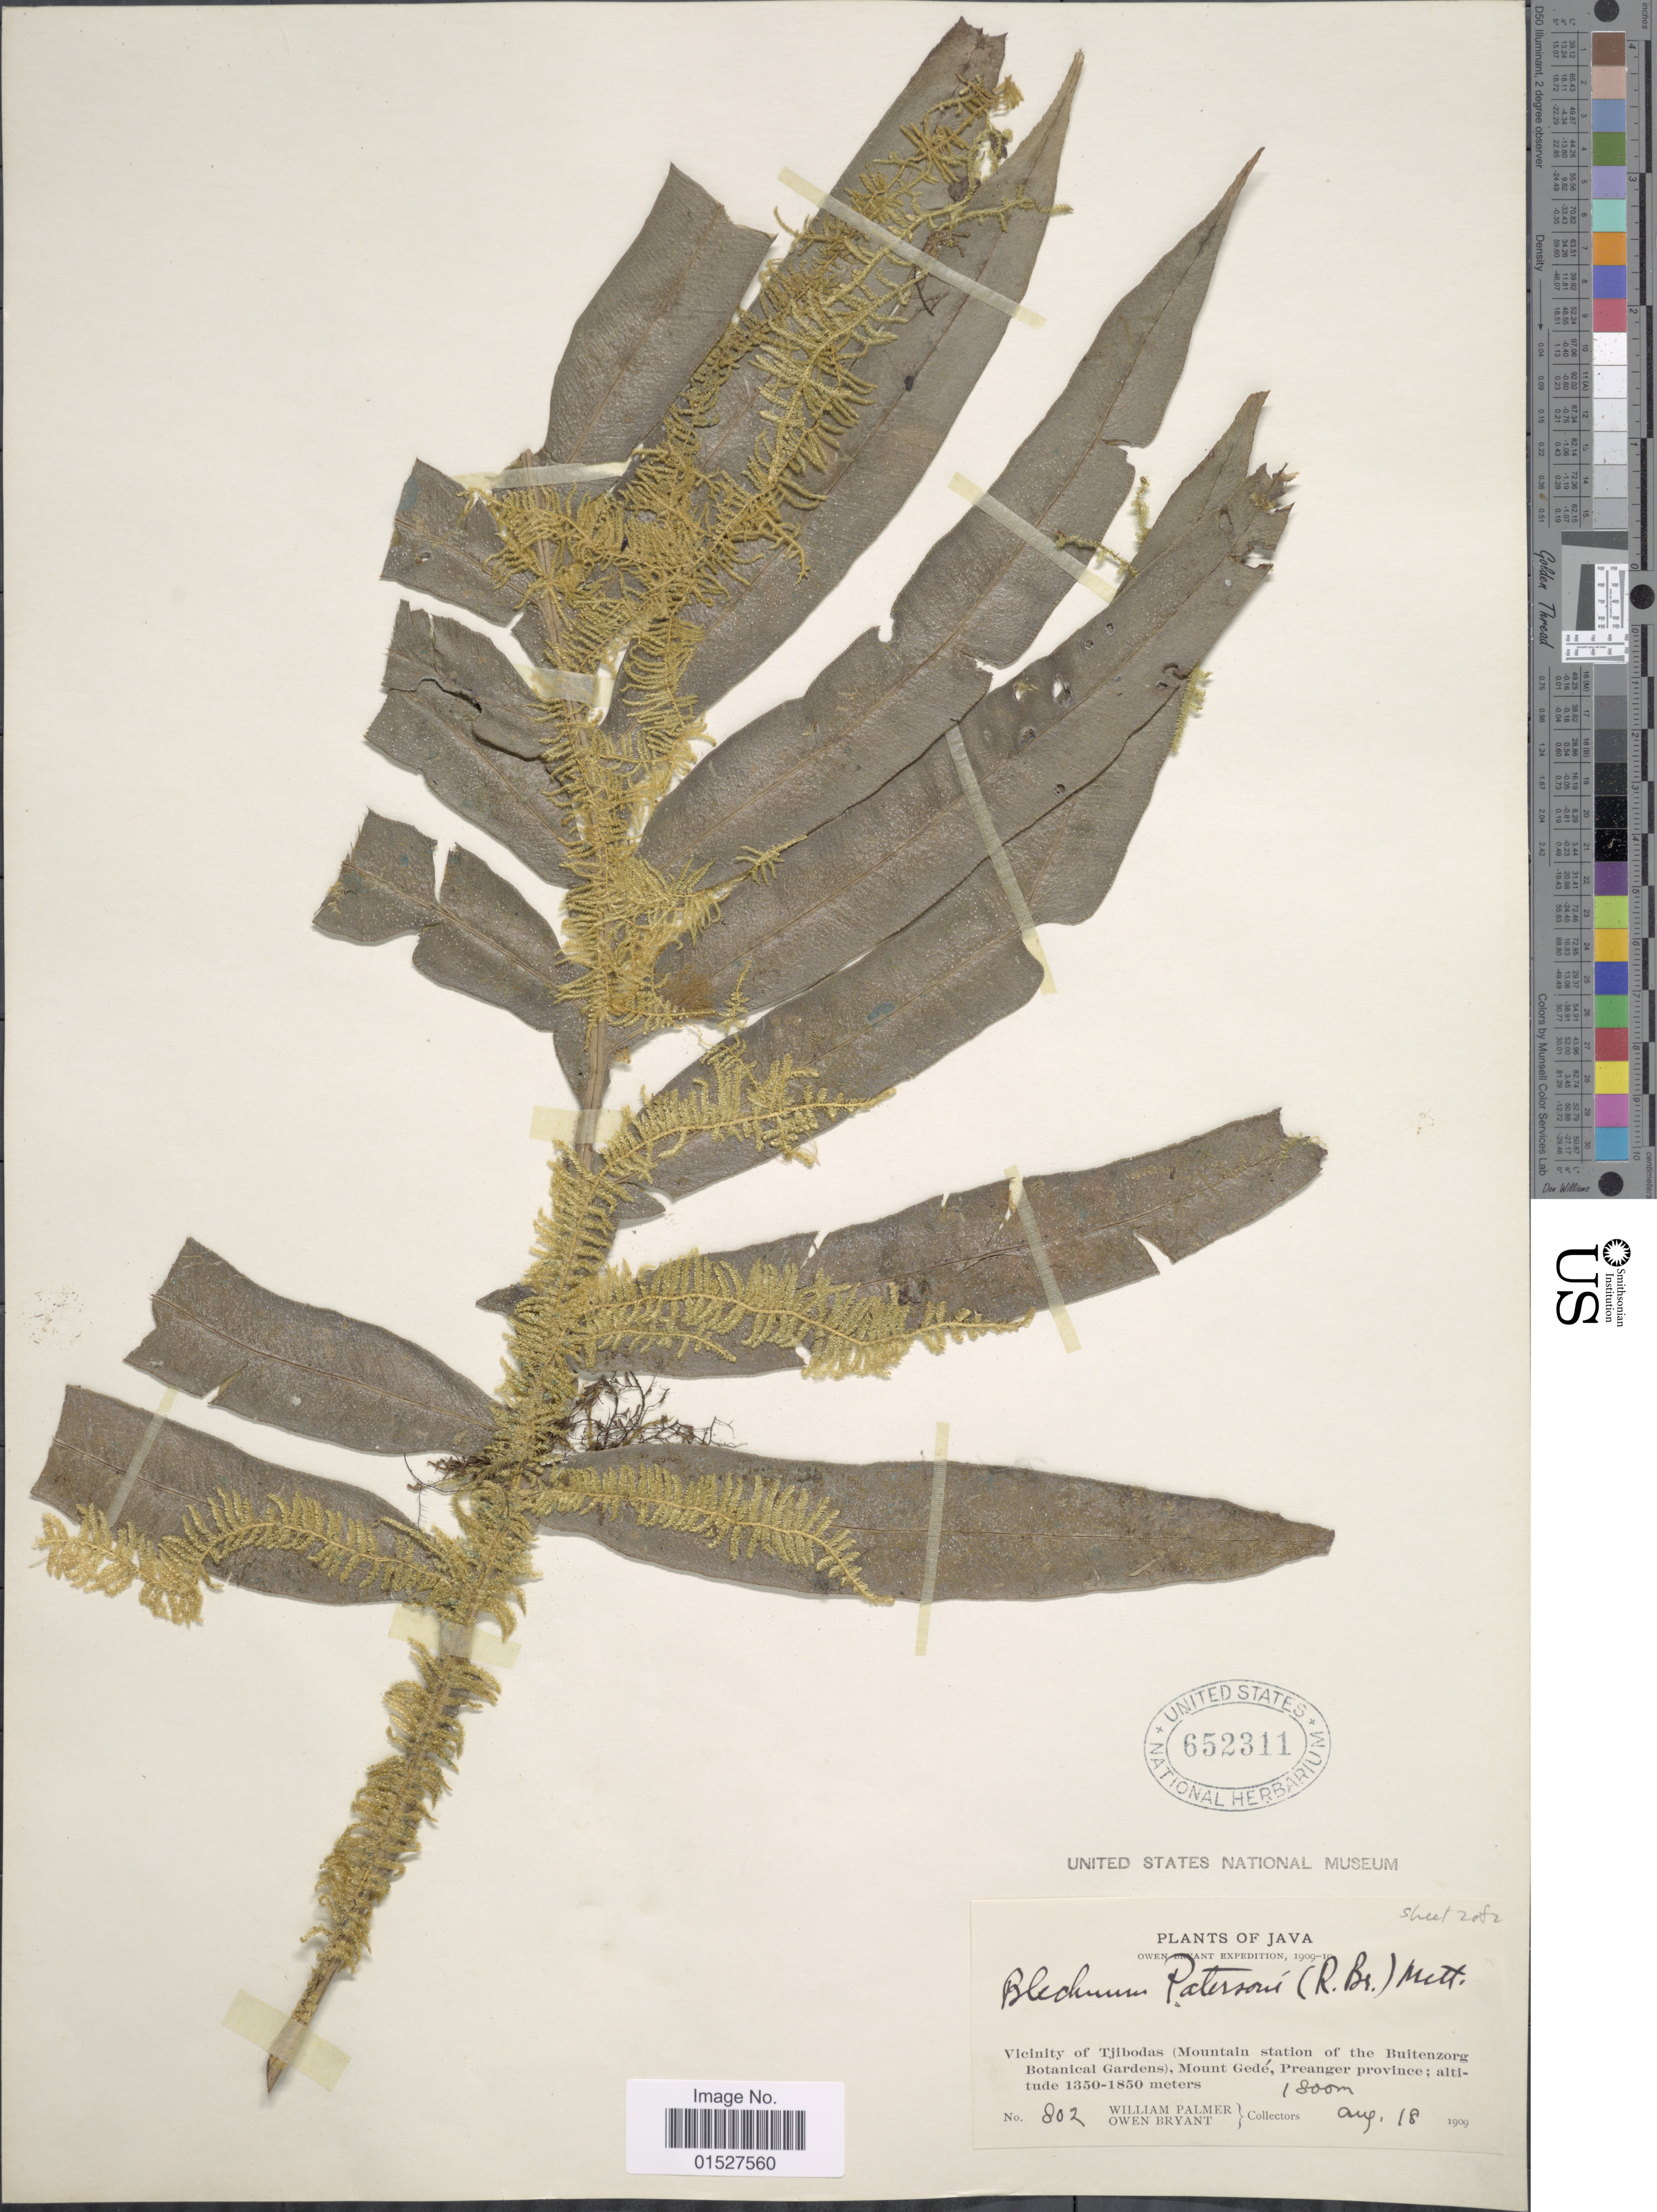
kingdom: Plantae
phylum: Tracheophyta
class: Polypodiopsida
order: Polypodiales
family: Blechnaceae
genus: Blechnum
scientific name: Blechnum melanocaulon subsp. melanocaulon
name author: (Brack.) T.C. Chambers & P. A. Farrant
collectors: W. Palmer & O. Bryant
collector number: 802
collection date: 1909-08-18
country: Indonesia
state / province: Java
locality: Vicinity of Tjibodas (Mountain station of the Buitenzorg Botanical Gardens), Mount Gede, Preanger province.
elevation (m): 1800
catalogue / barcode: US 652311